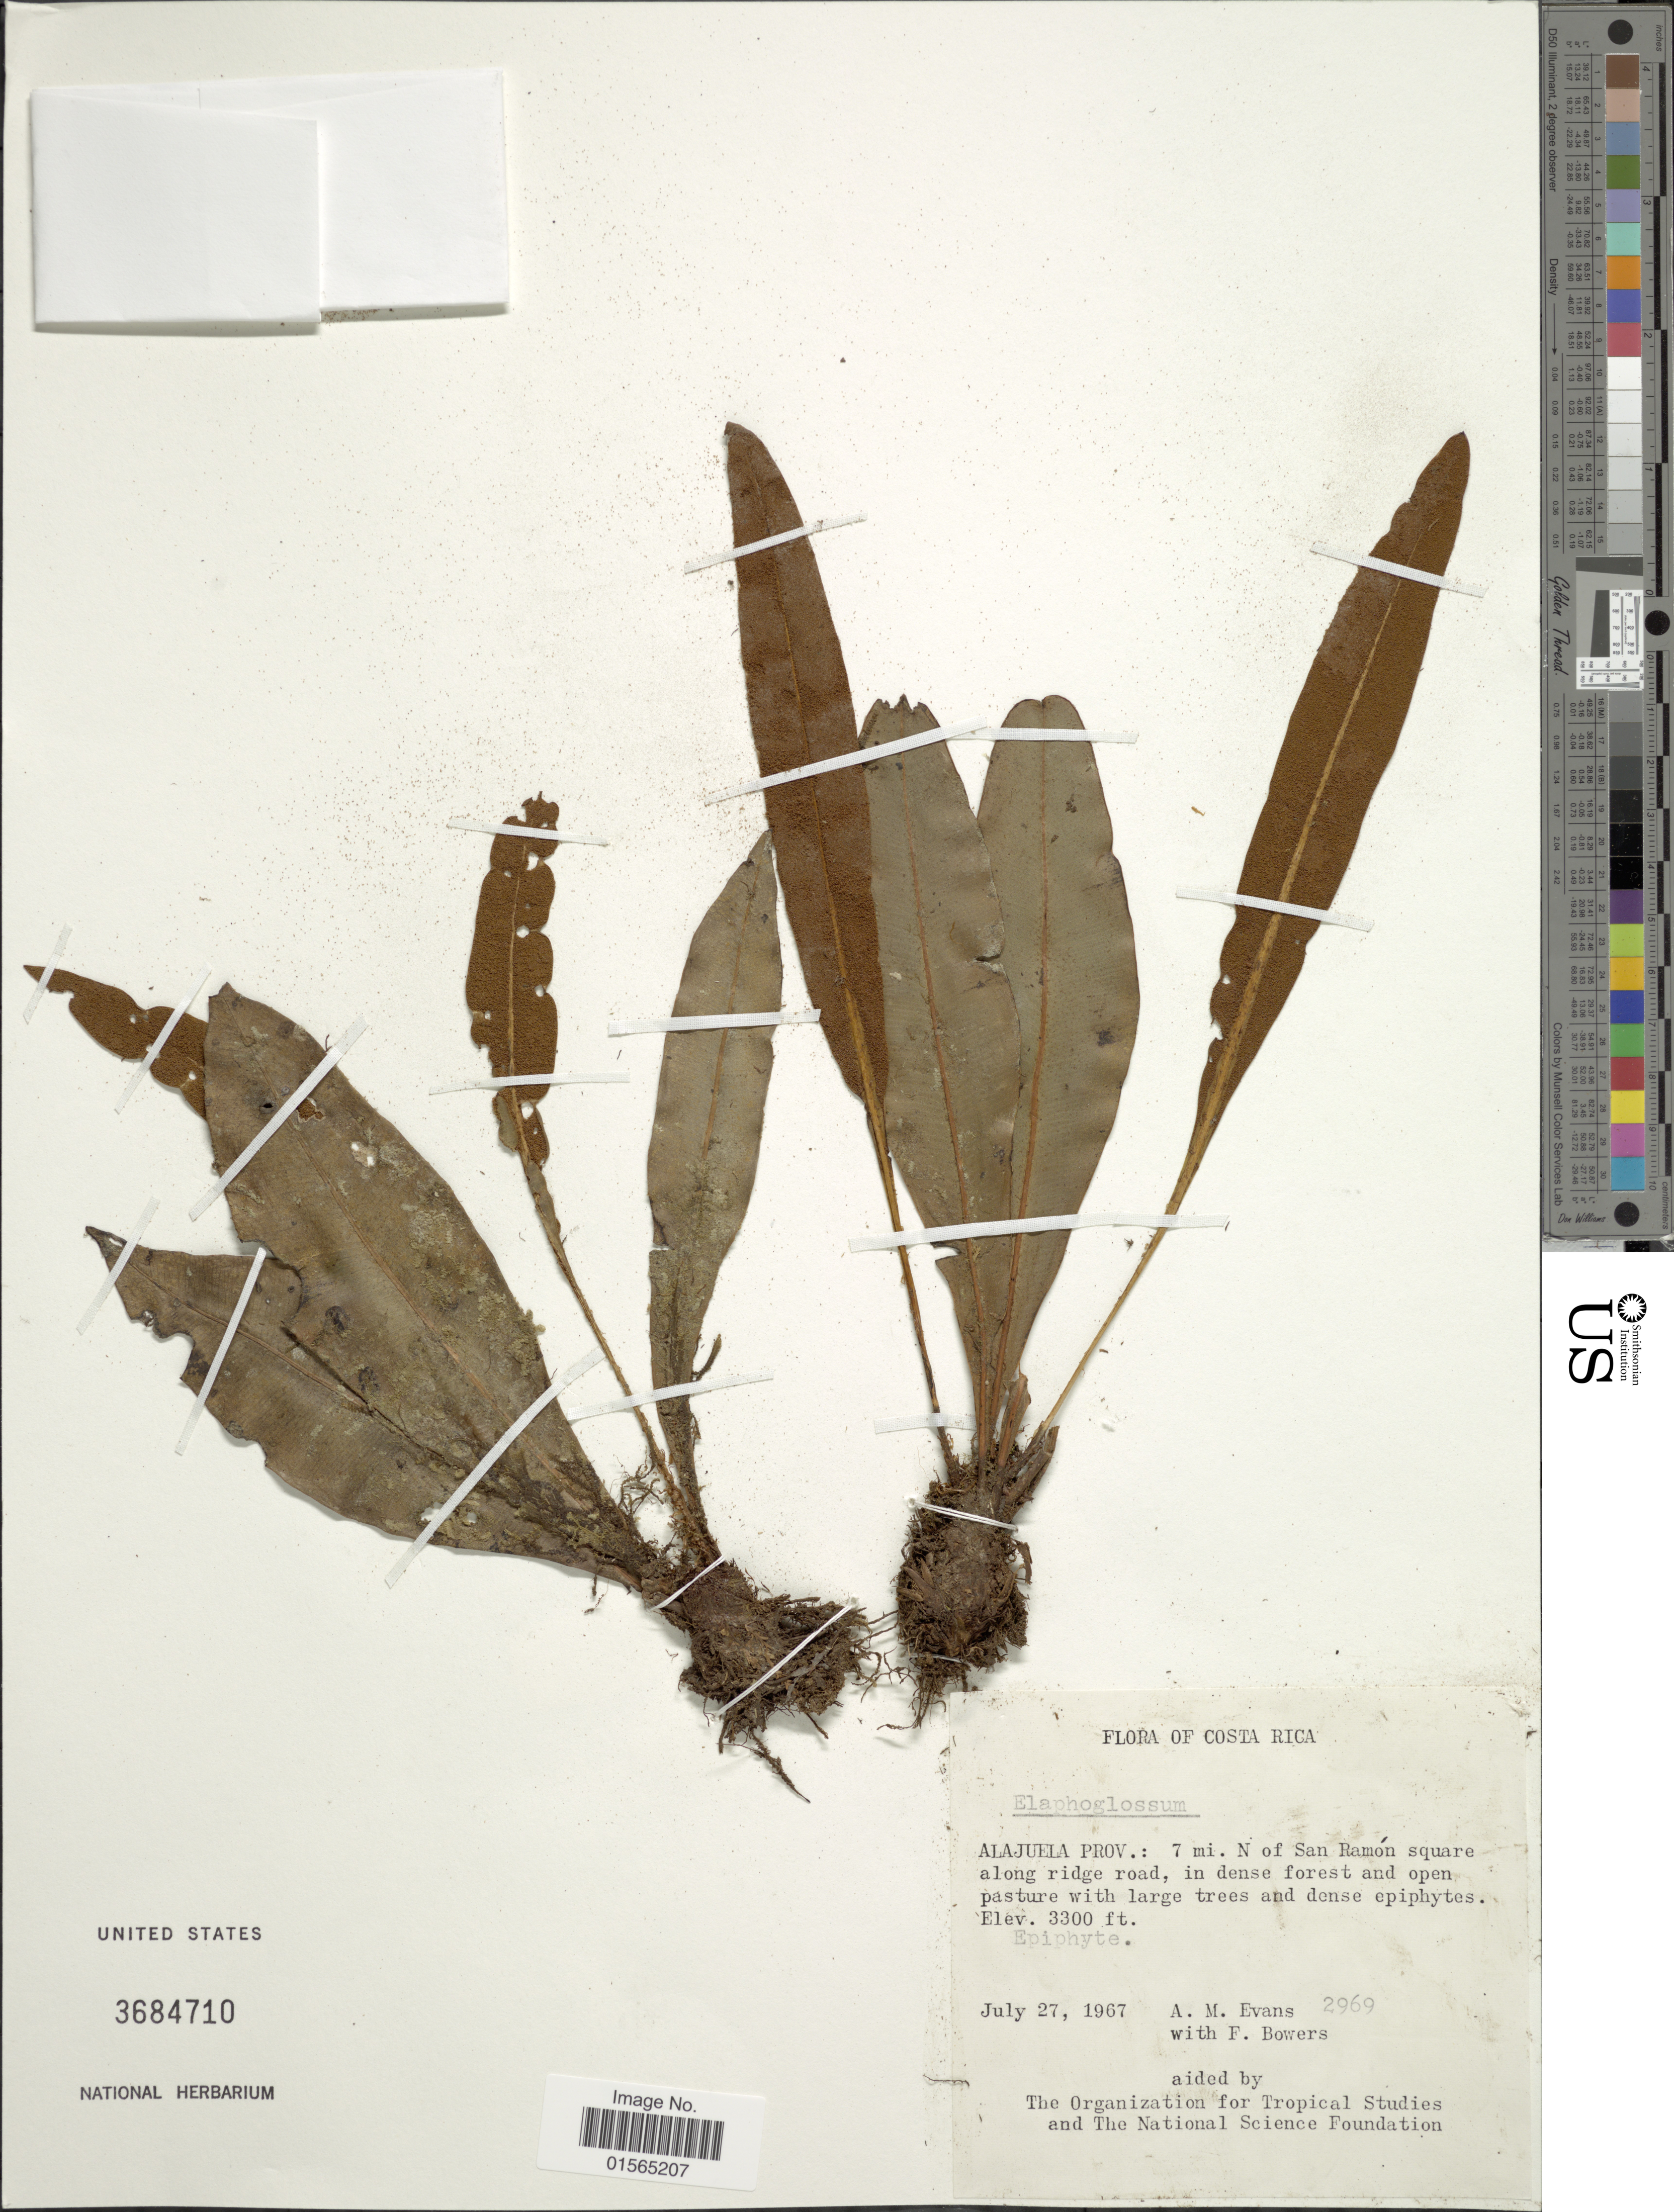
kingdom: Plantae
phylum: Tracheophyta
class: Polypodiopsida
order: Polypodiales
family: Dryopteridaceae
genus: Elaphoglossum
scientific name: Elaphoglossum sp.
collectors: A. M. Evans & F. Bowers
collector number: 2969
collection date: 1967-07-27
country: Costa Rica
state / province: Alajuela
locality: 7 mi. N of San Ramon square along ridge road, in dense forest and open pasture with large trees and dense epiphytes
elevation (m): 1006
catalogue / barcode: US 3684710